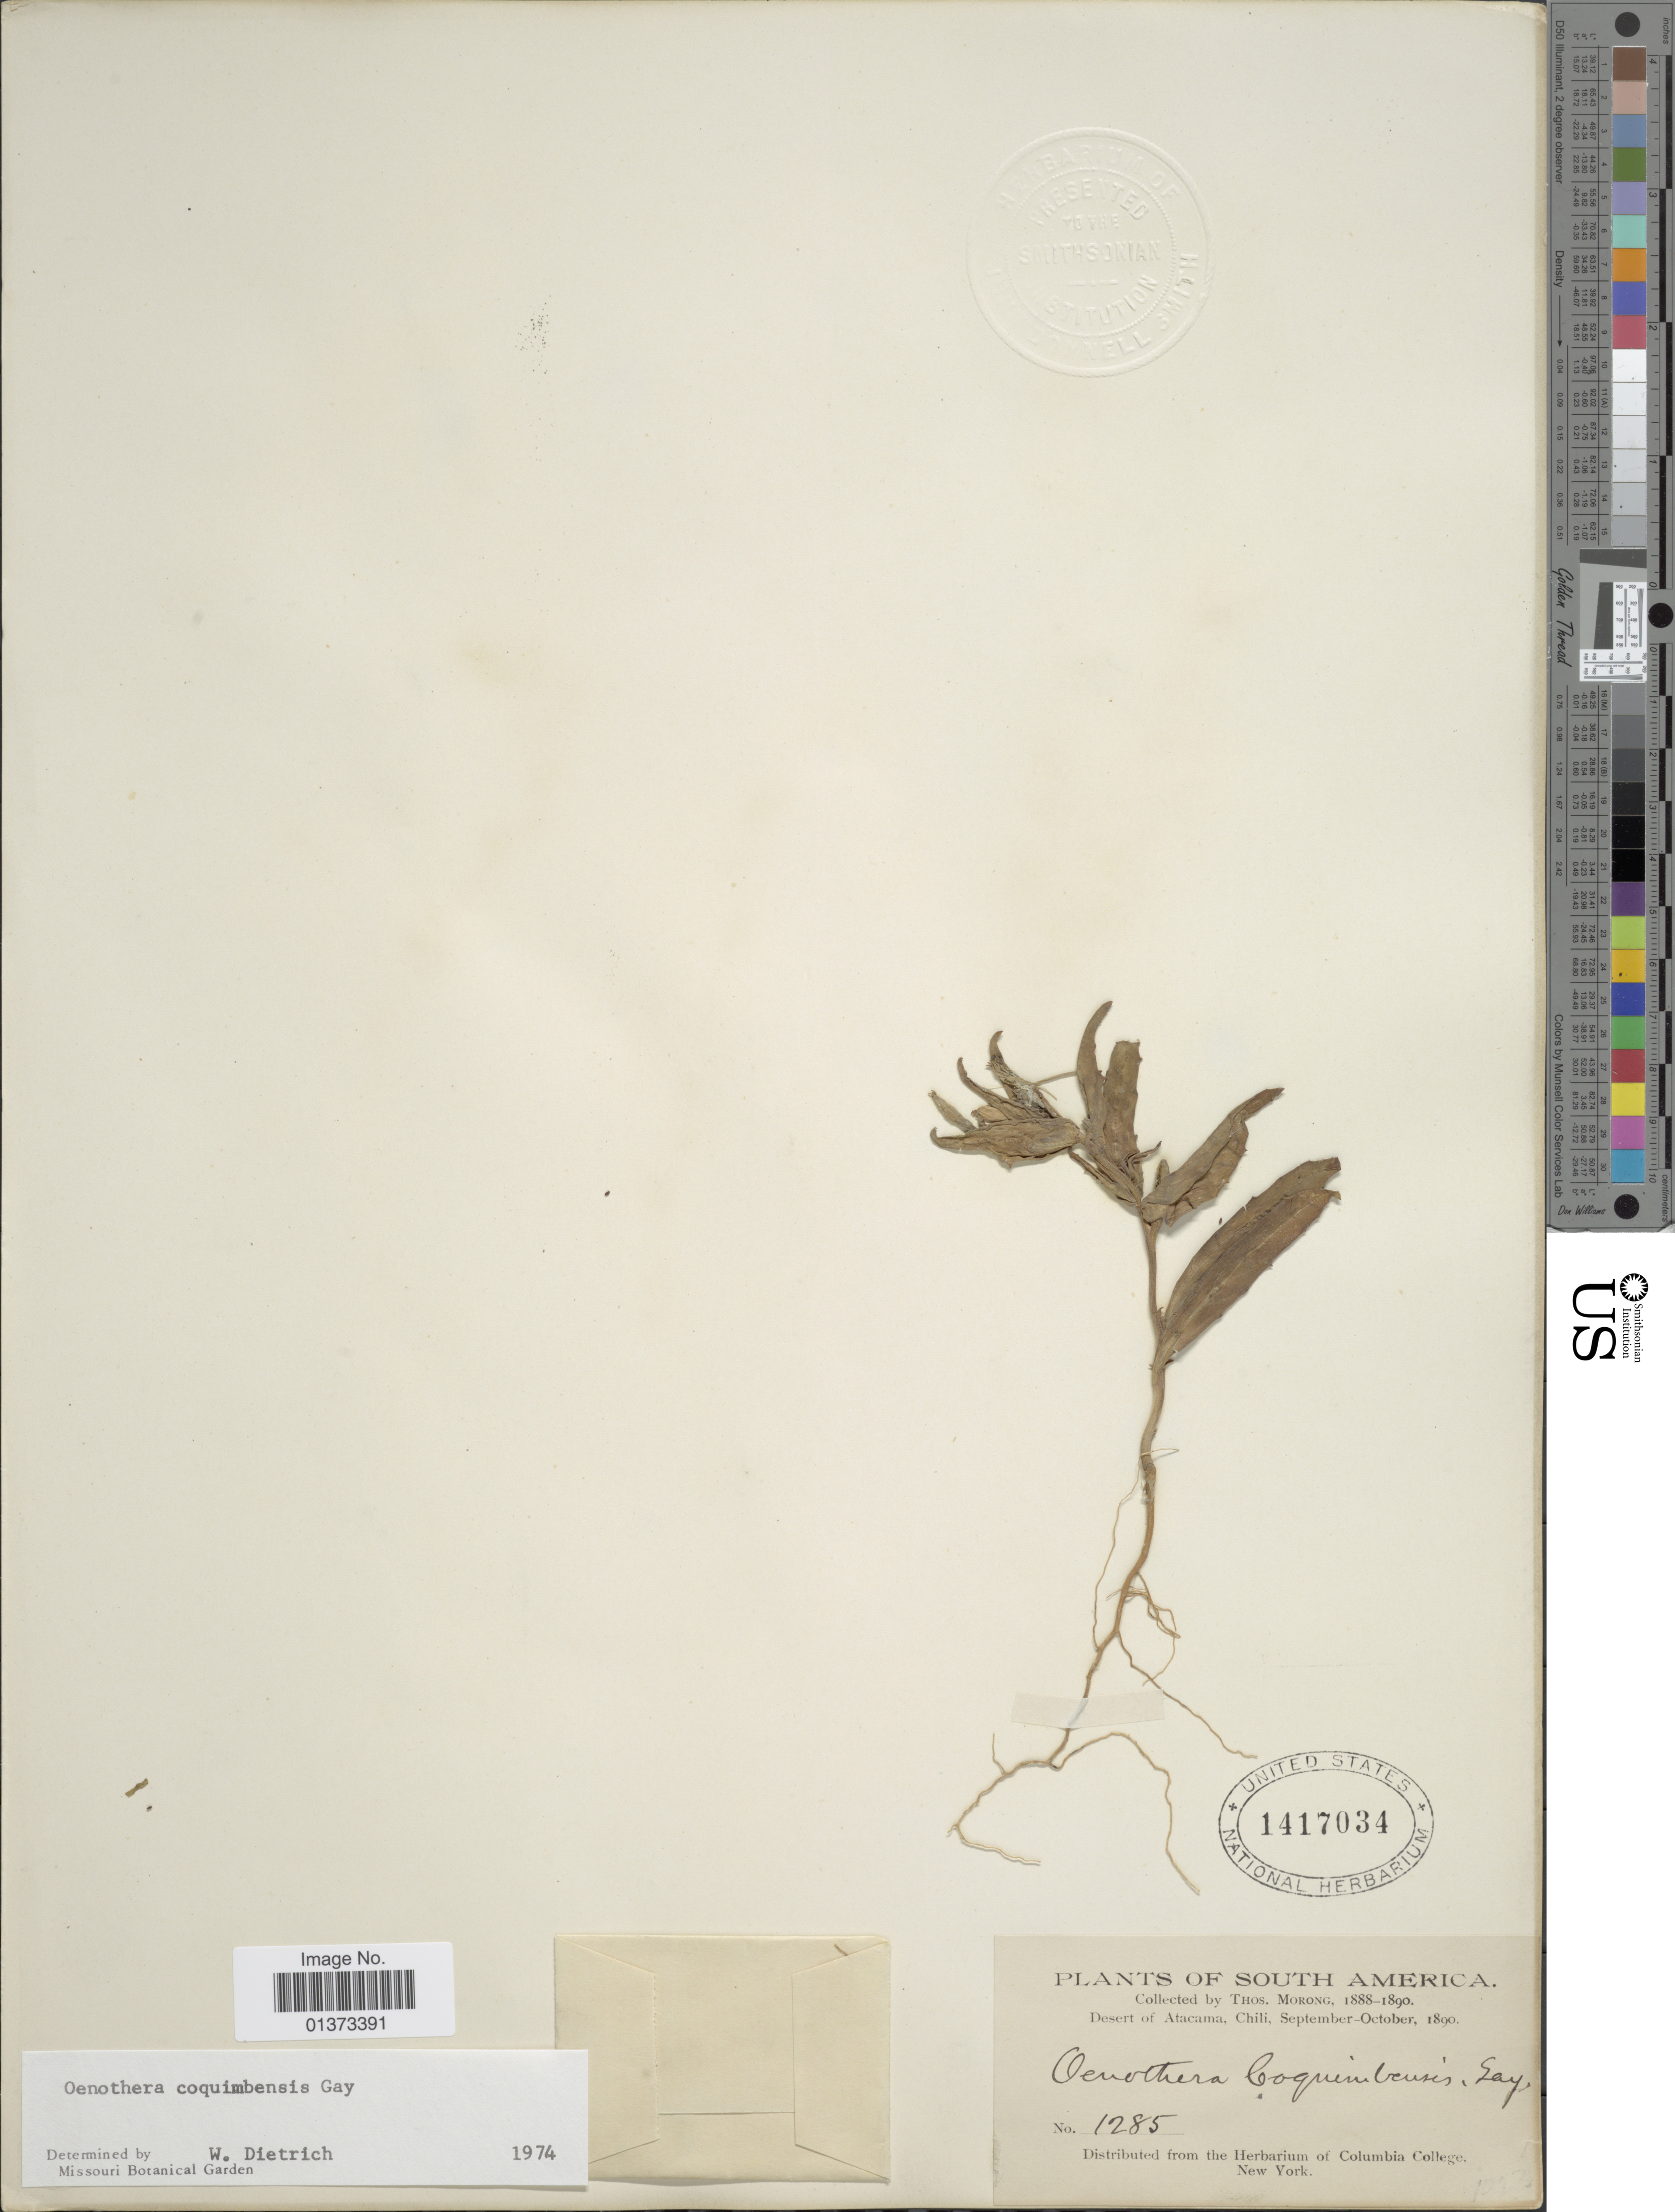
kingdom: Plantae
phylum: Tracheophyta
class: Magnoliopsida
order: Myrtales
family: Onagraceae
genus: Oenothera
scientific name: Oenothera coquimbensis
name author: Gay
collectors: ex herb. T. Morong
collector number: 1285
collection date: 1890-09/1890-10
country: Chile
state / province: Atacama (III)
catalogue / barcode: US 1417034